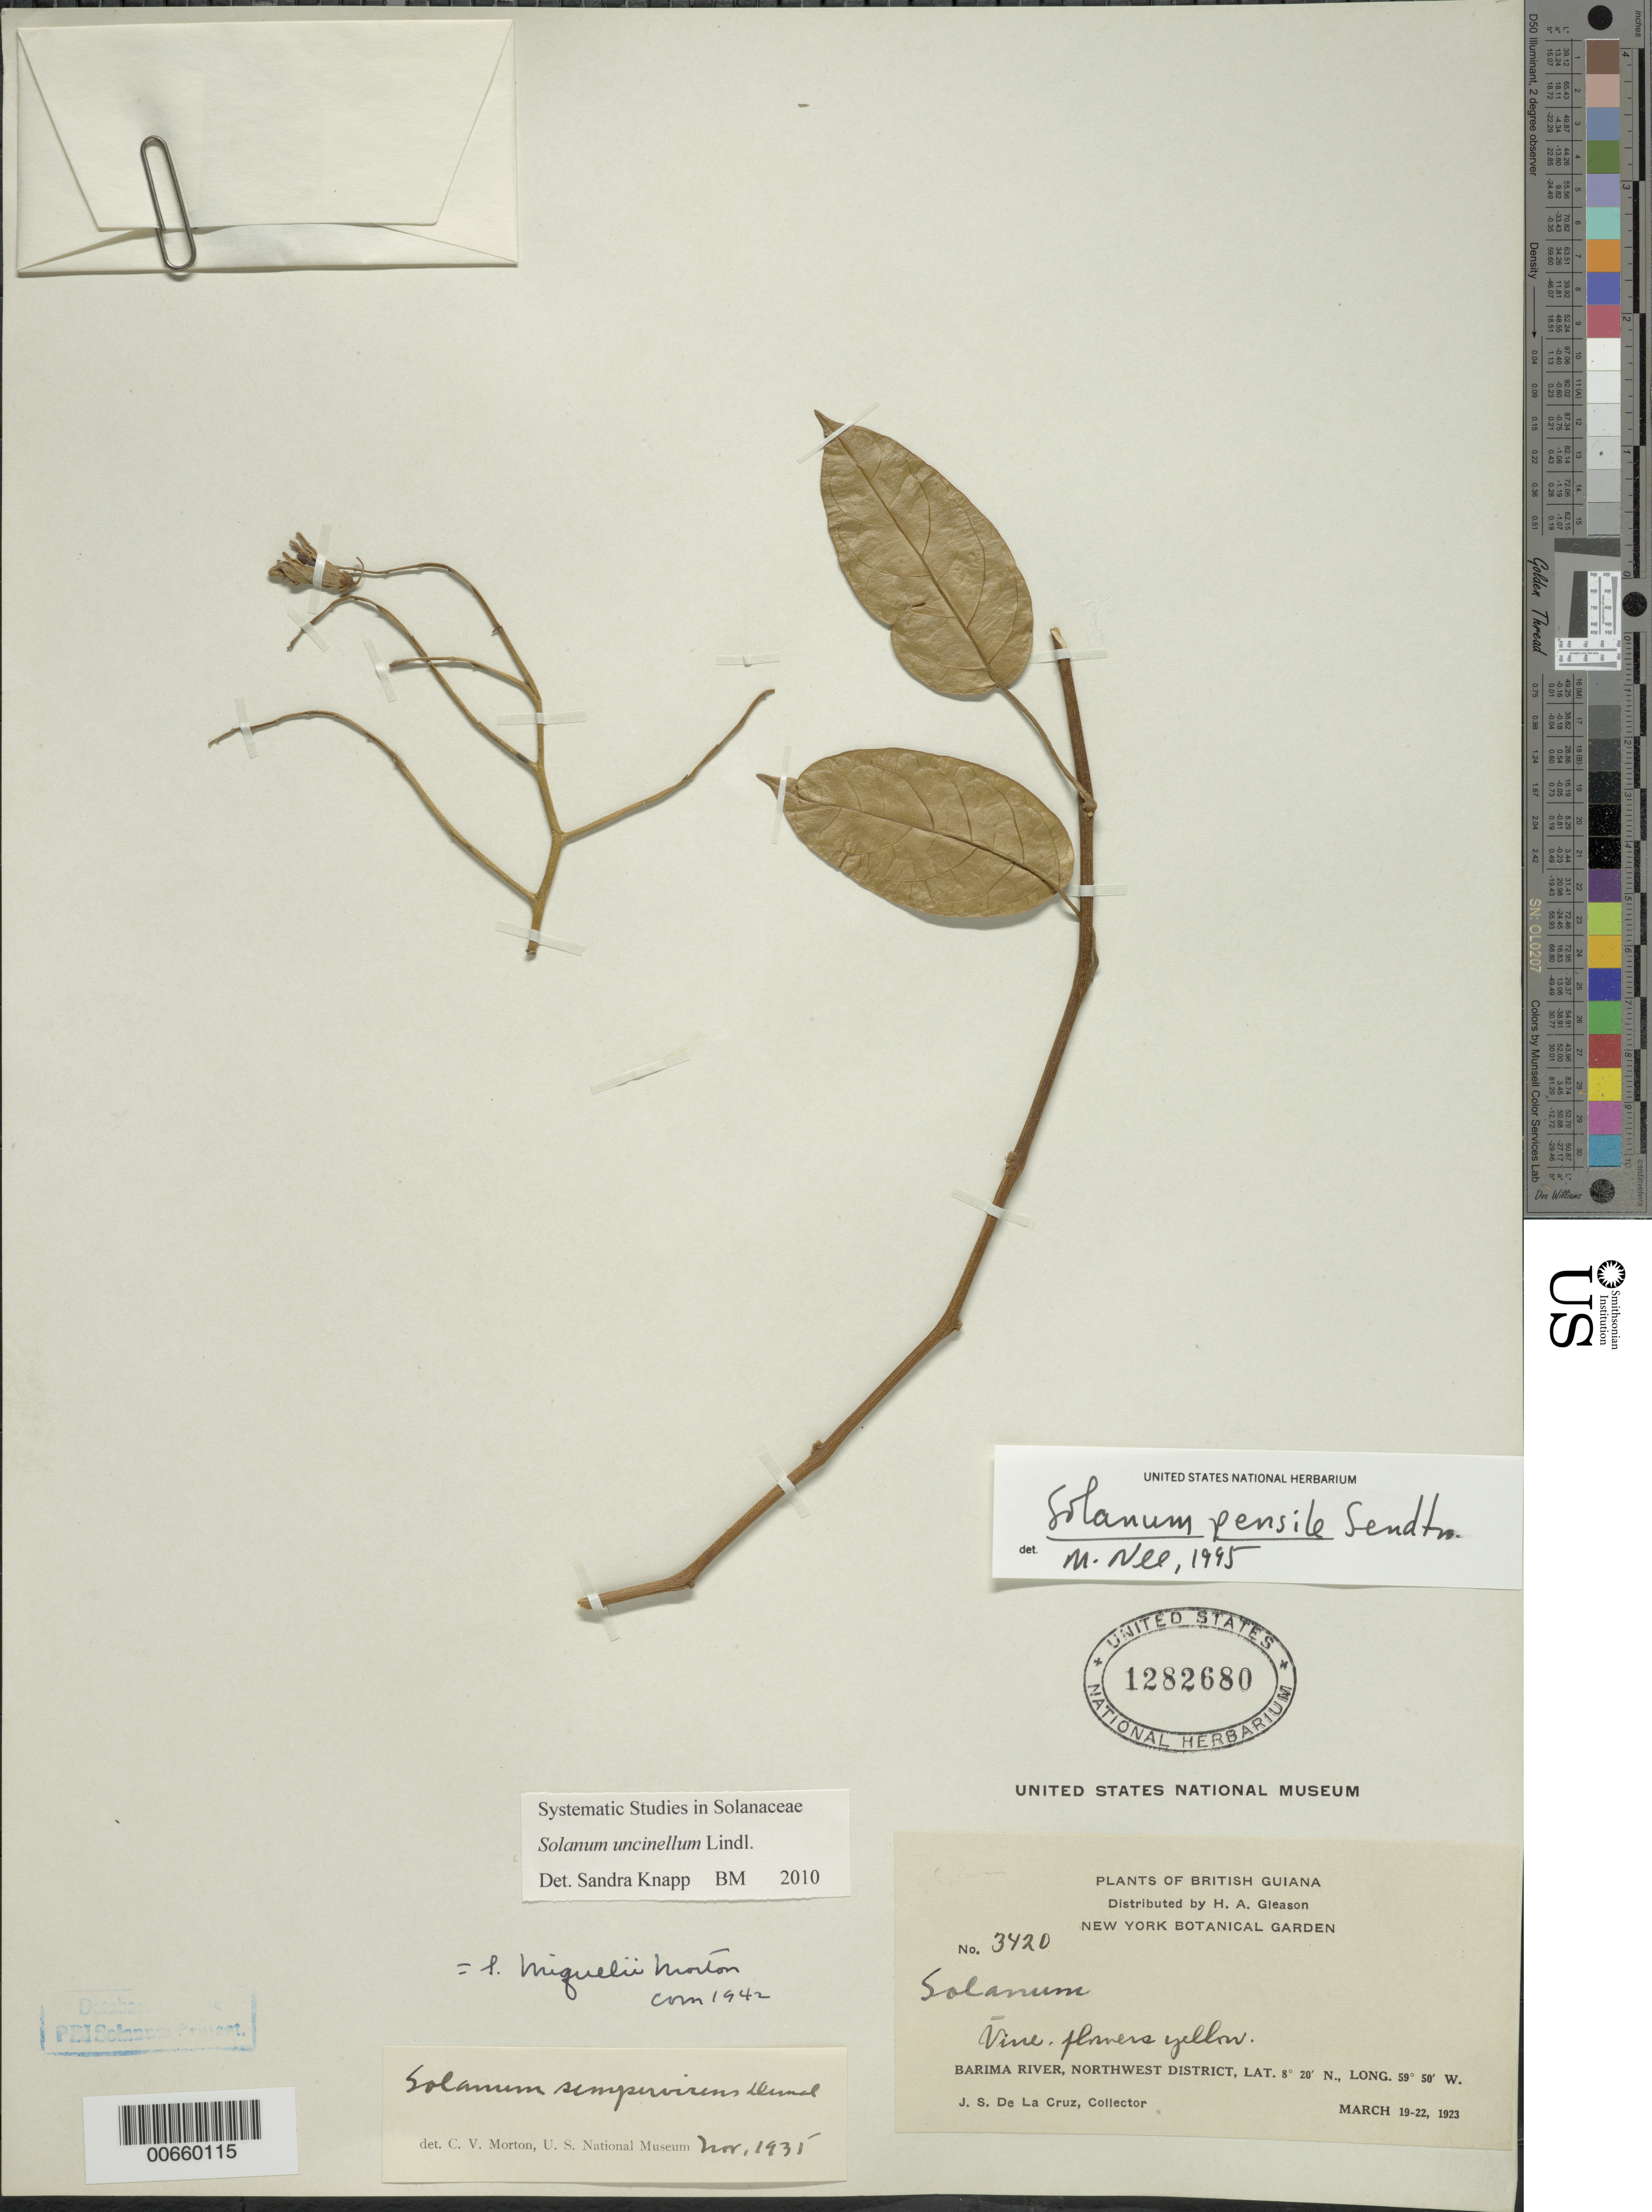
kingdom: Plantae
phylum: Tracheophyta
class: Magnoliopsida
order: Solanales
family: Solanaceae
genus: Solanum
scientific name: Solanum uncinellum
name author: Lindl.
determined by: Knapp, S. D.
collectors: J. S. de la Cruz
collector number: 3420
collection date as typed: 19 Mar 1923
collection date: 1923-03-19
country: Guyana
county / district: North-West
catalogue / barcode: US 1282680